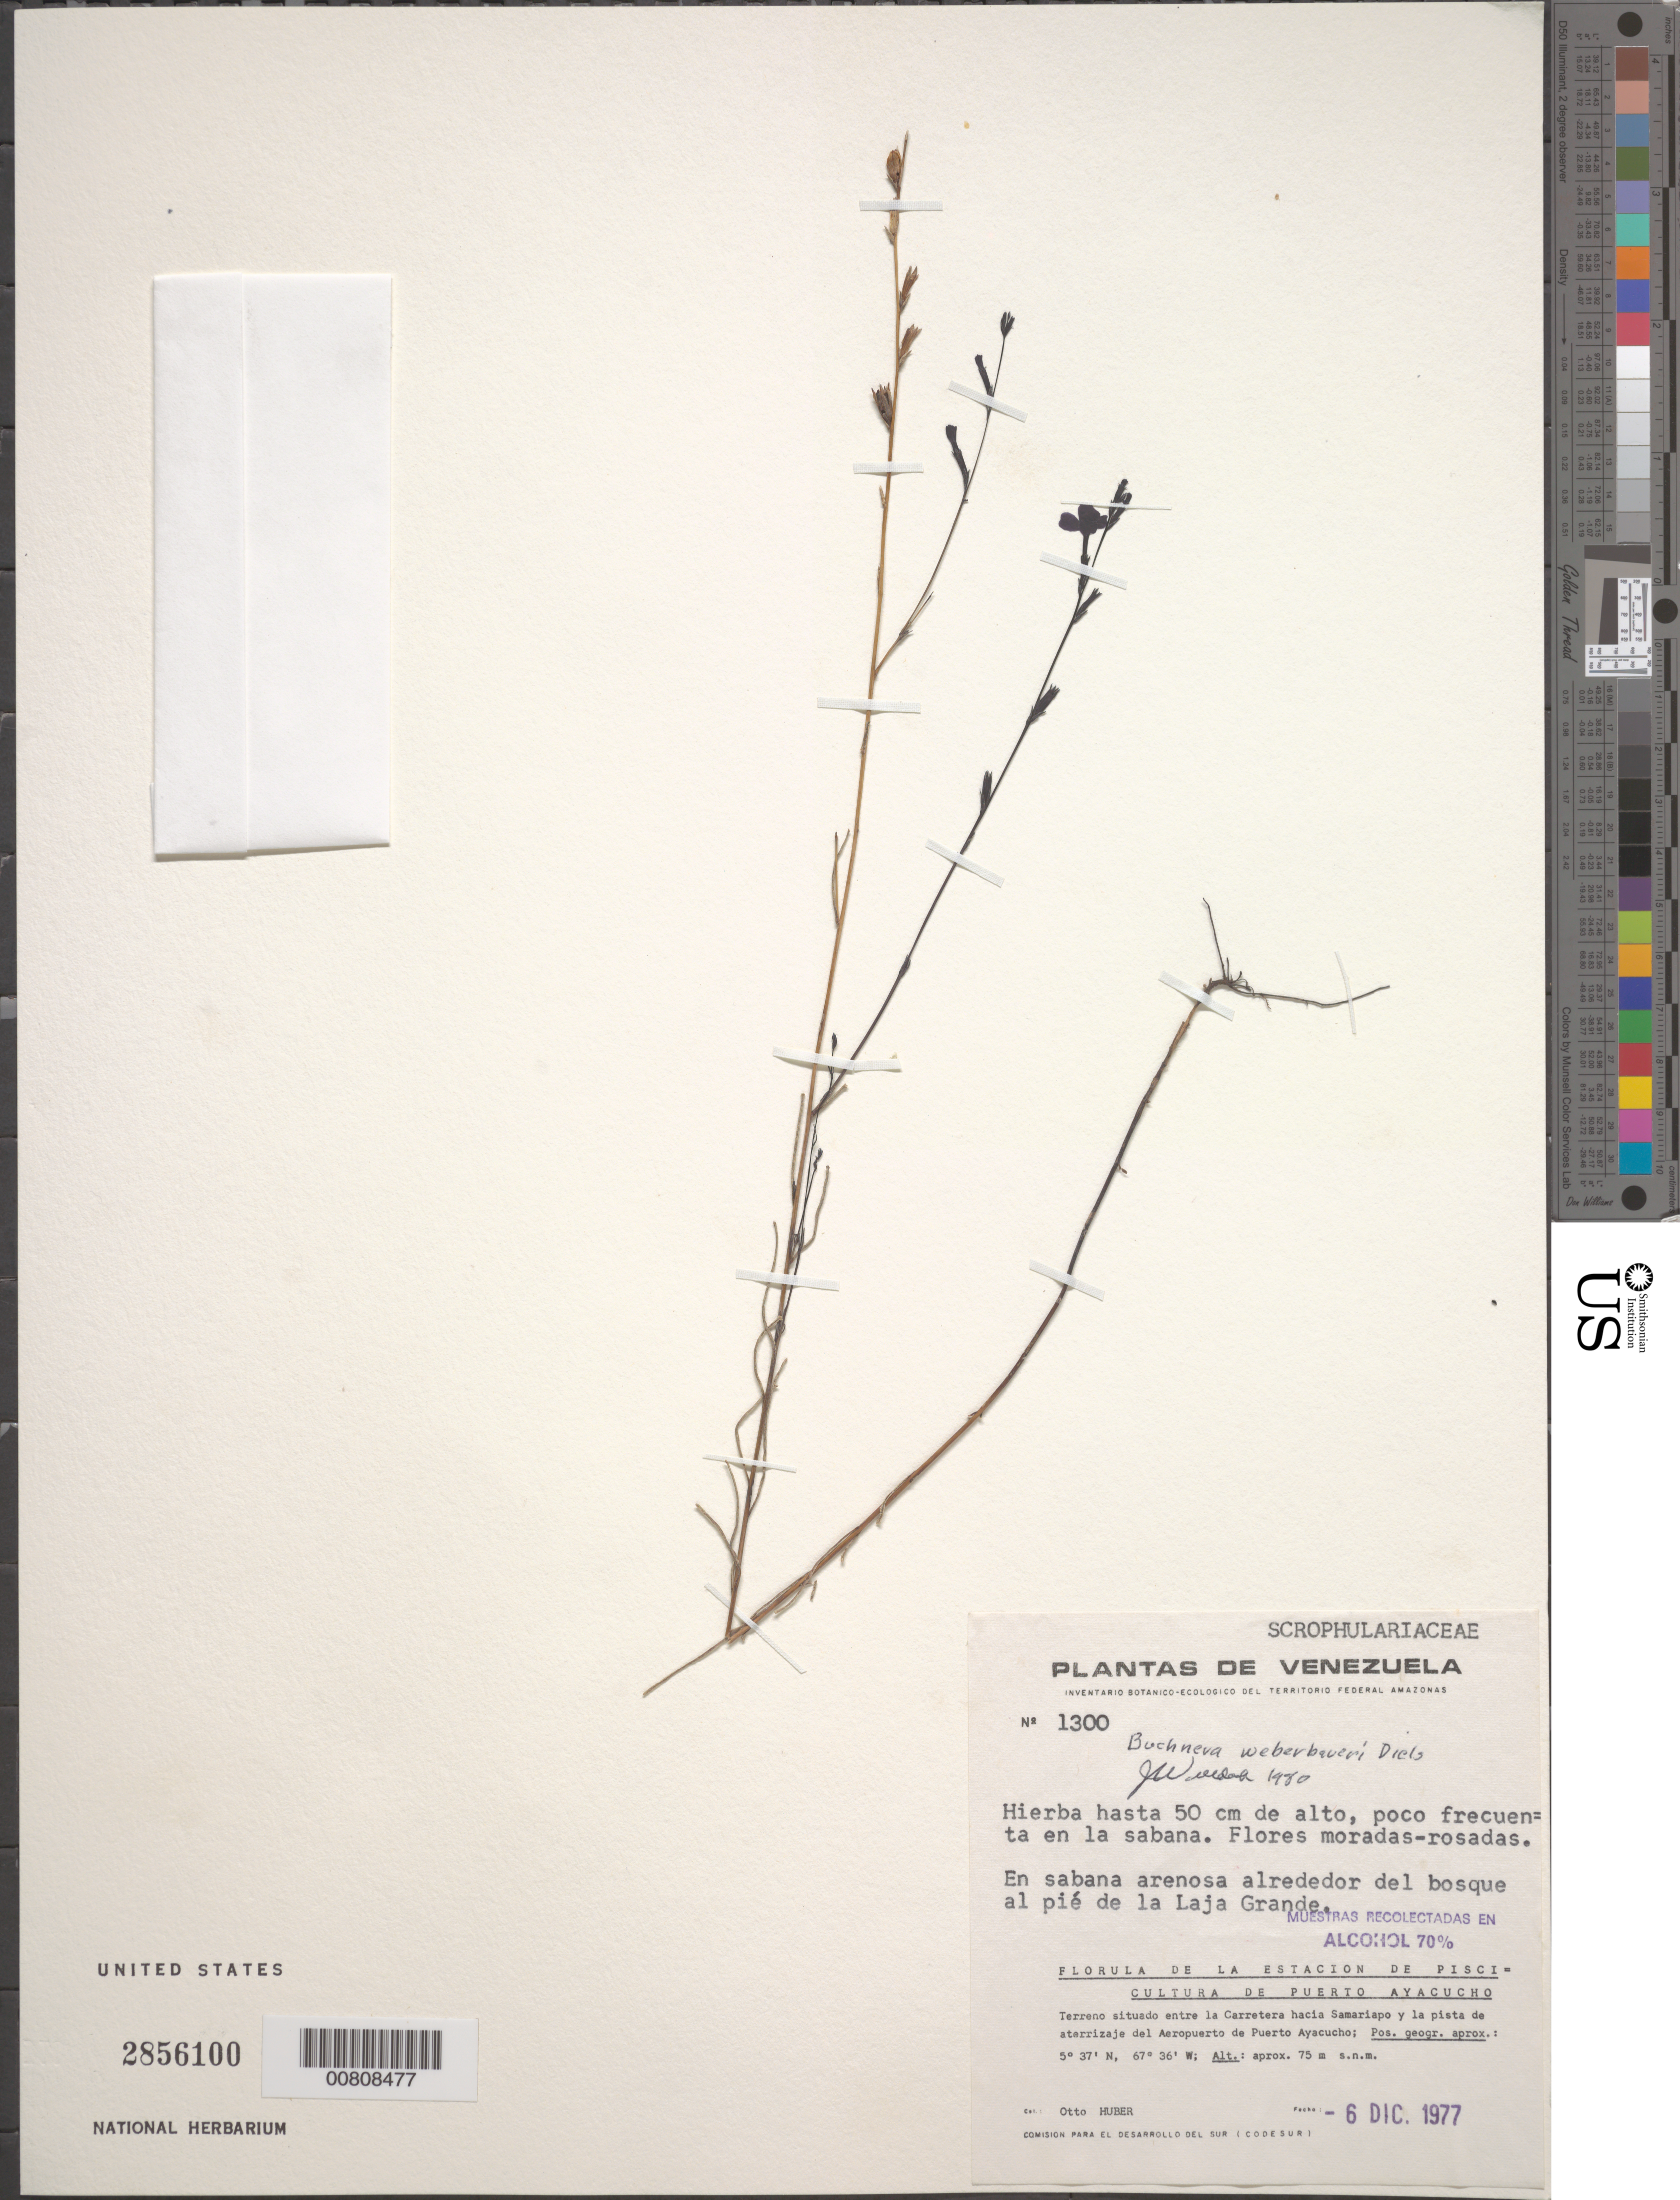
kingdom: Plantae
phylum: Tracheophyta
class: Magnoliopsida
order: Lamiales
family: Orobanchaceae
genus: Buchnera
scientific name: Buchnera weberbaueri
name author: Diels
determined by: Wurdack, John J., (US), US (UNITED STATES)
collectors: O. Huber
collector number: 1300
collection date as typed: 6-Dec-77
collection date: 1977-12-06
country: Venezuela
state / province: Amazonas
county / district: Atures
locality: Puerto Ayacucho, carretera hacia Samariapo y la pista de aterrizaje del Aeropuerto de Puerto Ayacucho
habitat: Sabana arenosa alrededor del bosque al pié de la Laja Grande.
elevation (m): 75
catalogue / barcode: US 2856100